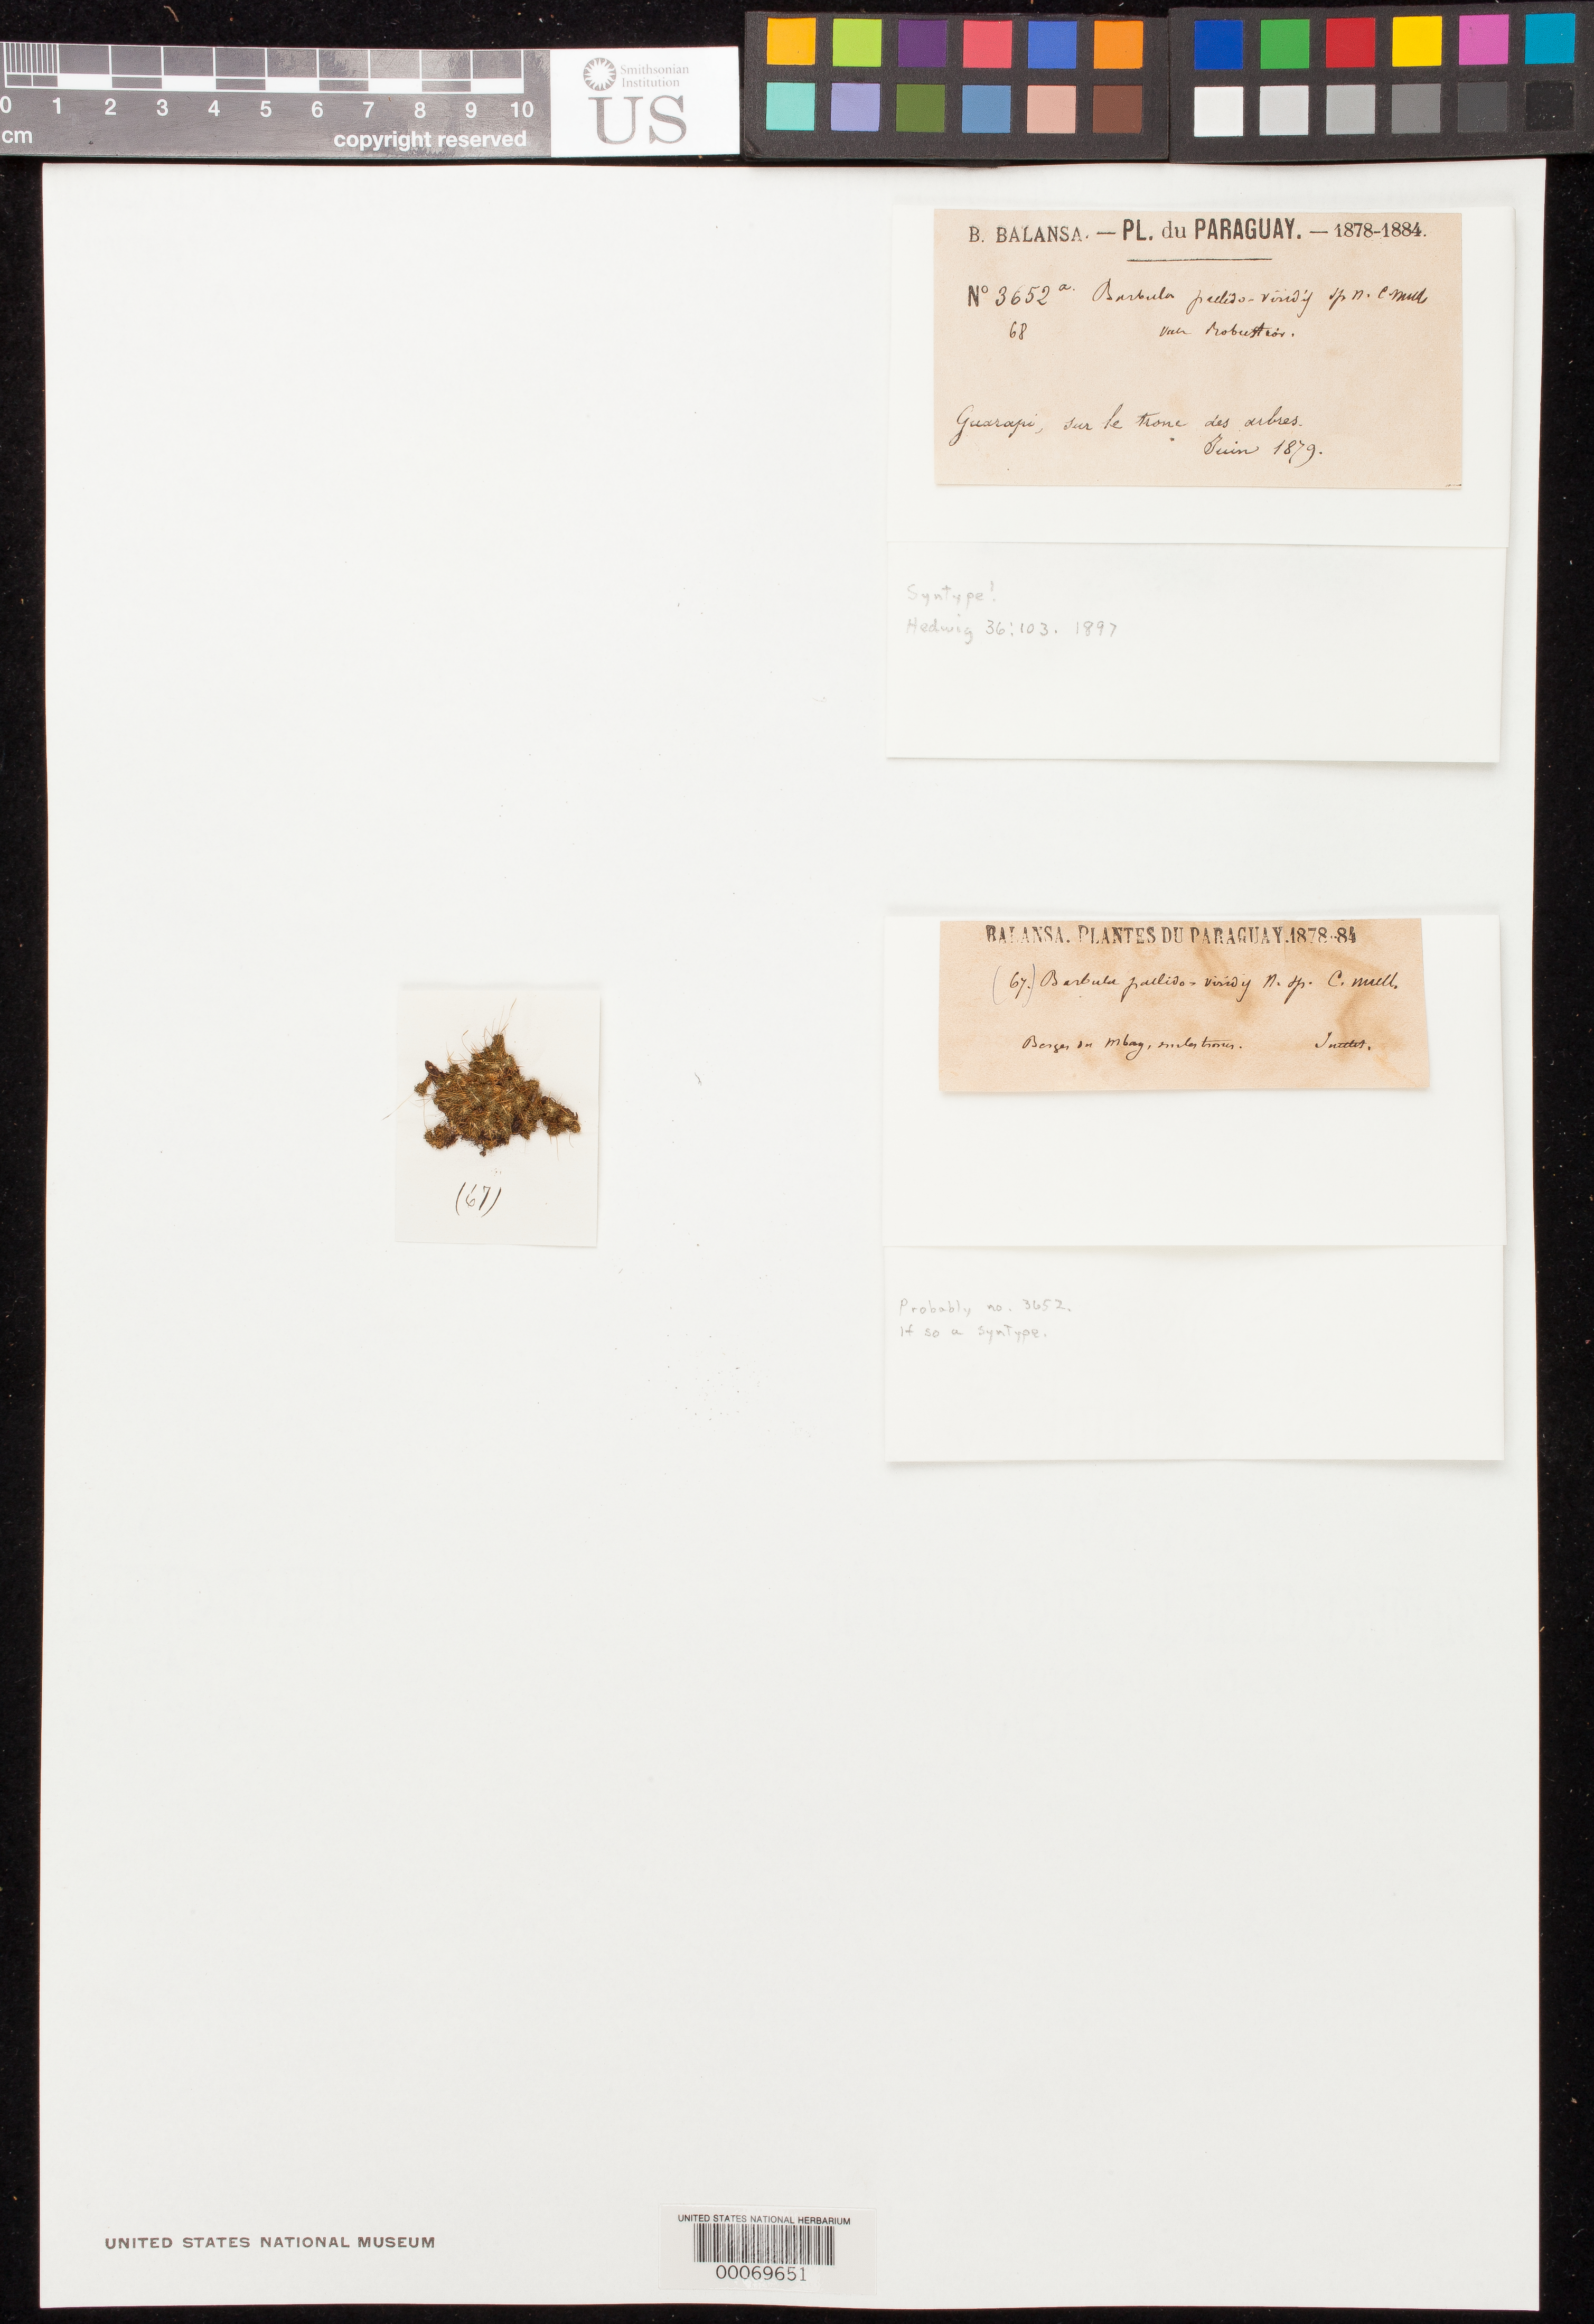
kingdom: Plantae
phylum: Bryophyta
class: Bryopsida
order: Pottiales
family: Pottiaceae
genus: Barbula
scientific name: Barbula pallido-viridis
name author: Müll. Hal.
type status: Syntype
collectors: B. Balansa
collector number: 3652 a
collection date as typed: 1878 to -- --- 1884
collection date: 1878/1884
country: Paraguay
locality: Guarapi.